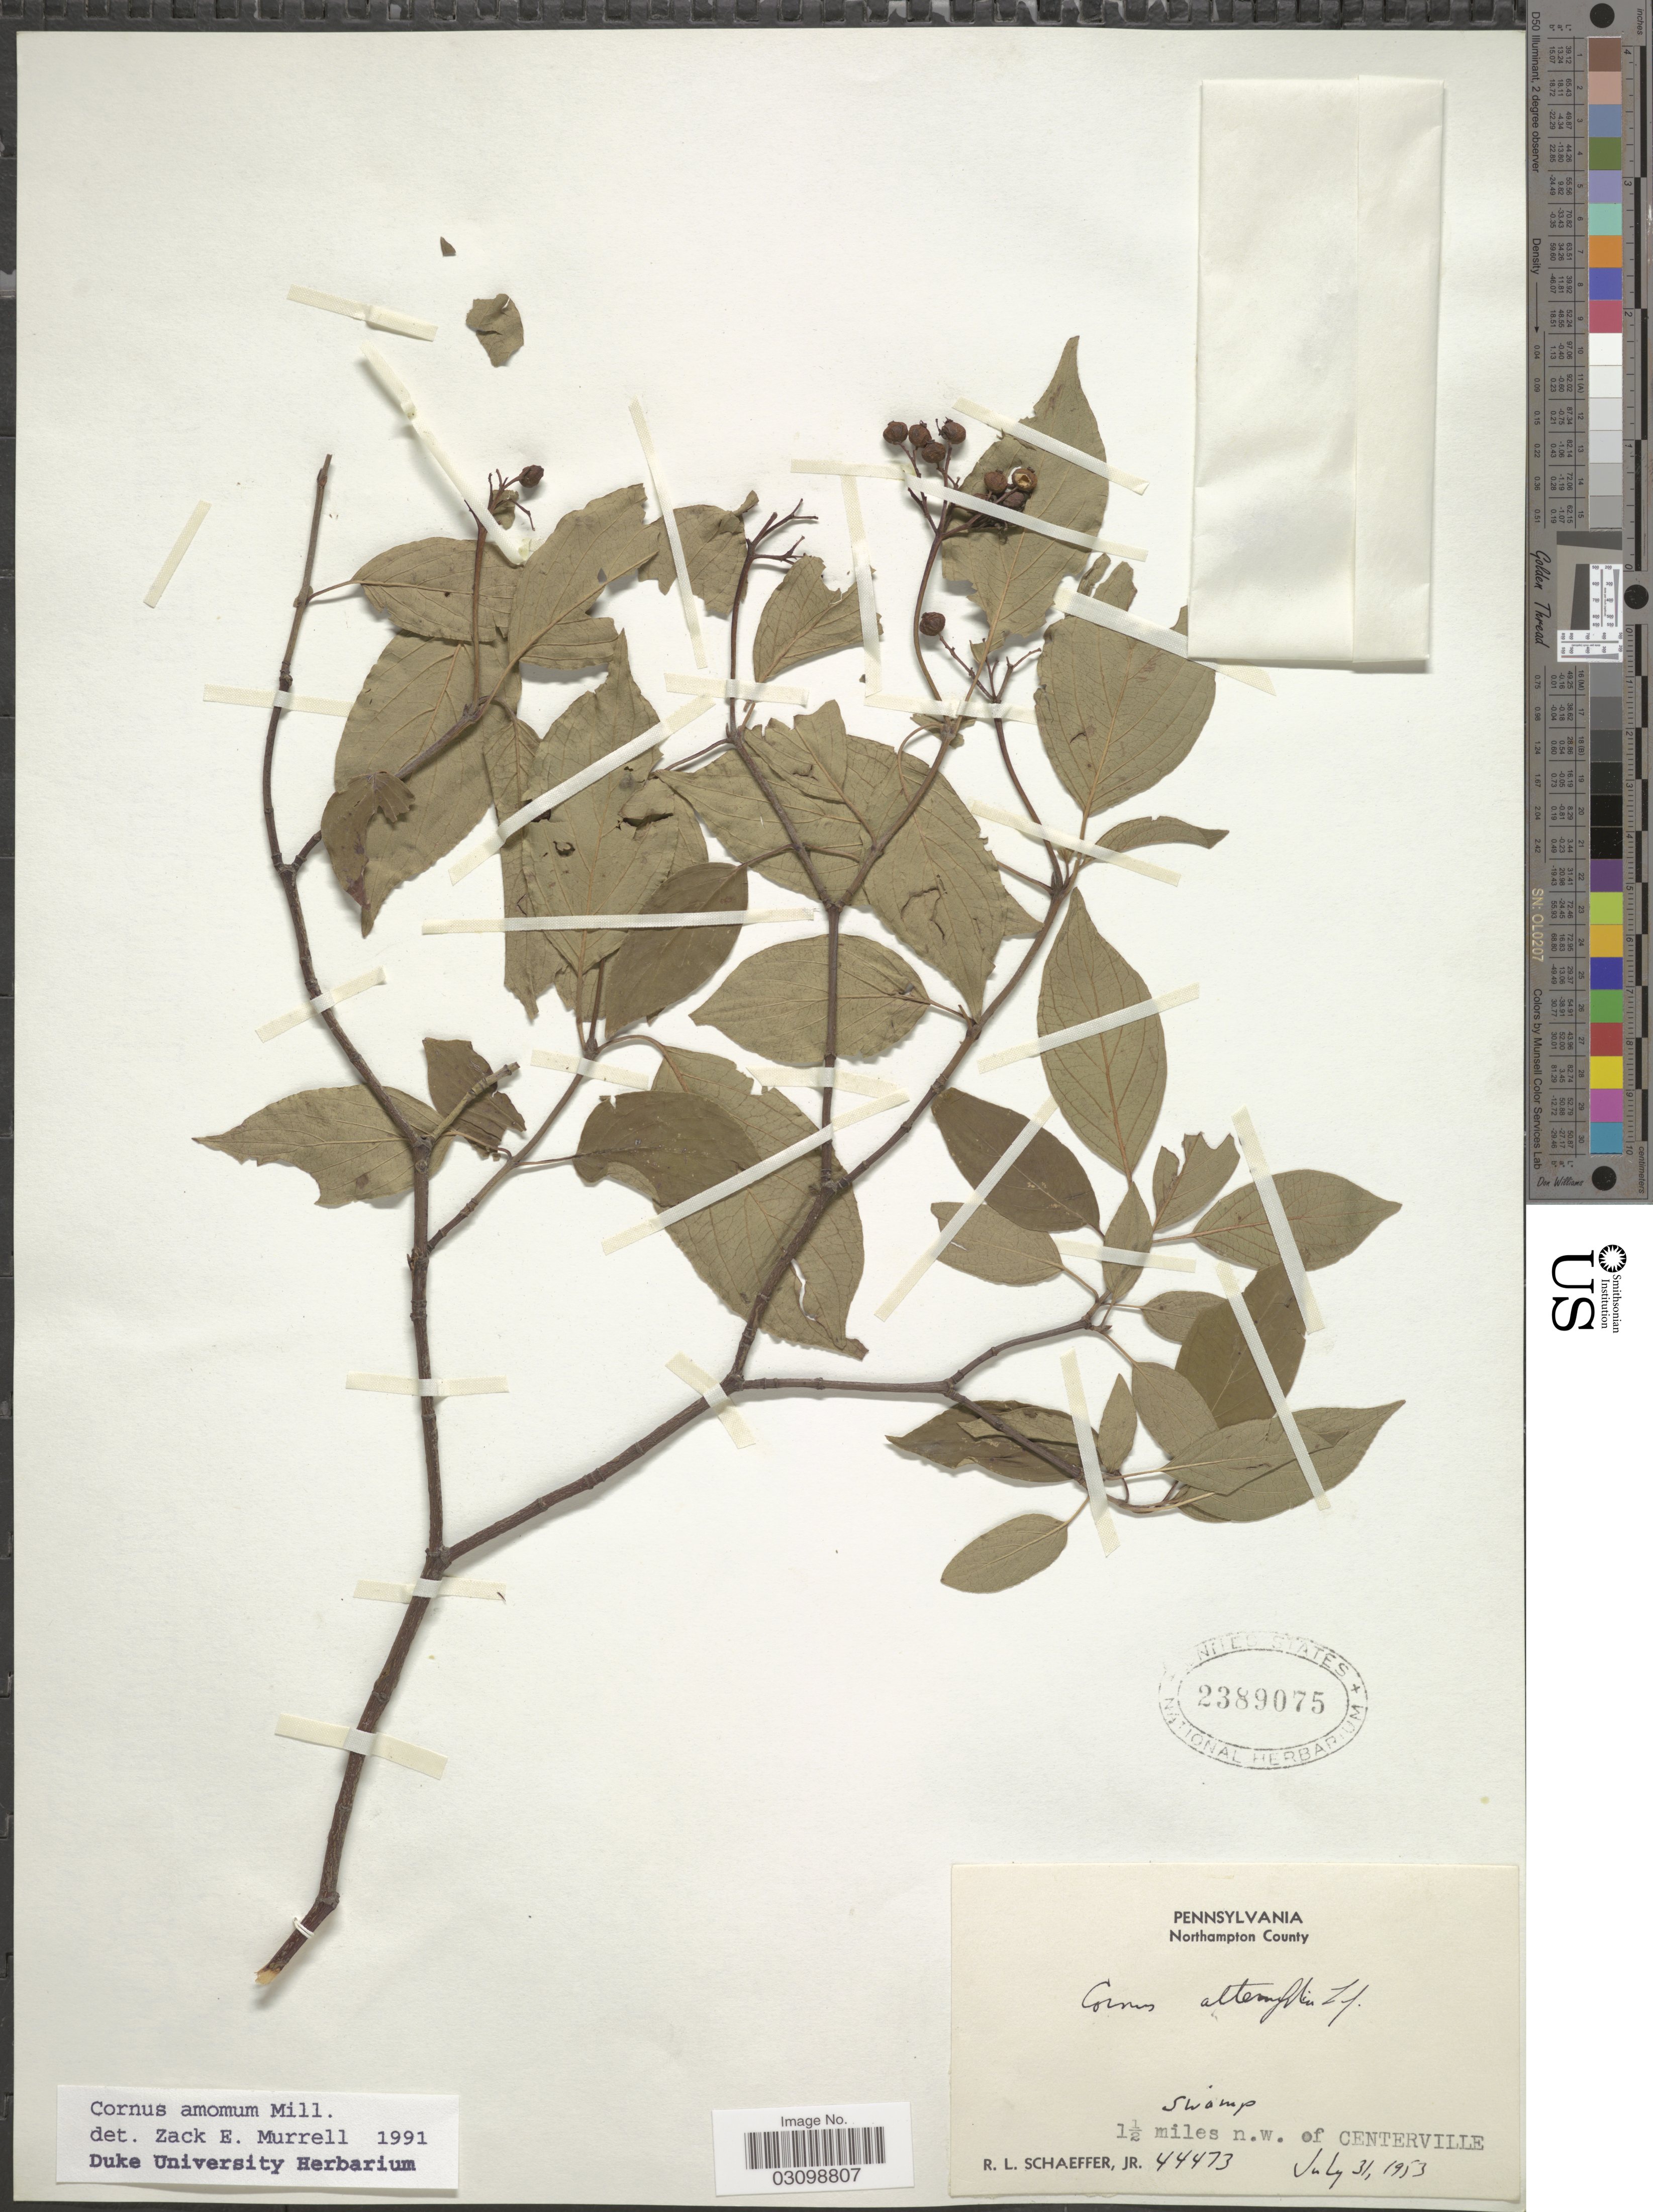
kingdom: Plantae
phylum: Tracheophyta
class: Magnoliopsida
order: Cornales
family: Cornaceae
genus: Cornus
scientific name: Cornus amomum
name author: Mill.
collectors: R. L. Schaeffer Jr.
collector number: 44473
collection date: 1953-07-31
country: United States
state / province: Pennsylvania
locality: Northampton County. 1½ miles n.w. of Centerville.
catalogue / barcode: US 2389075